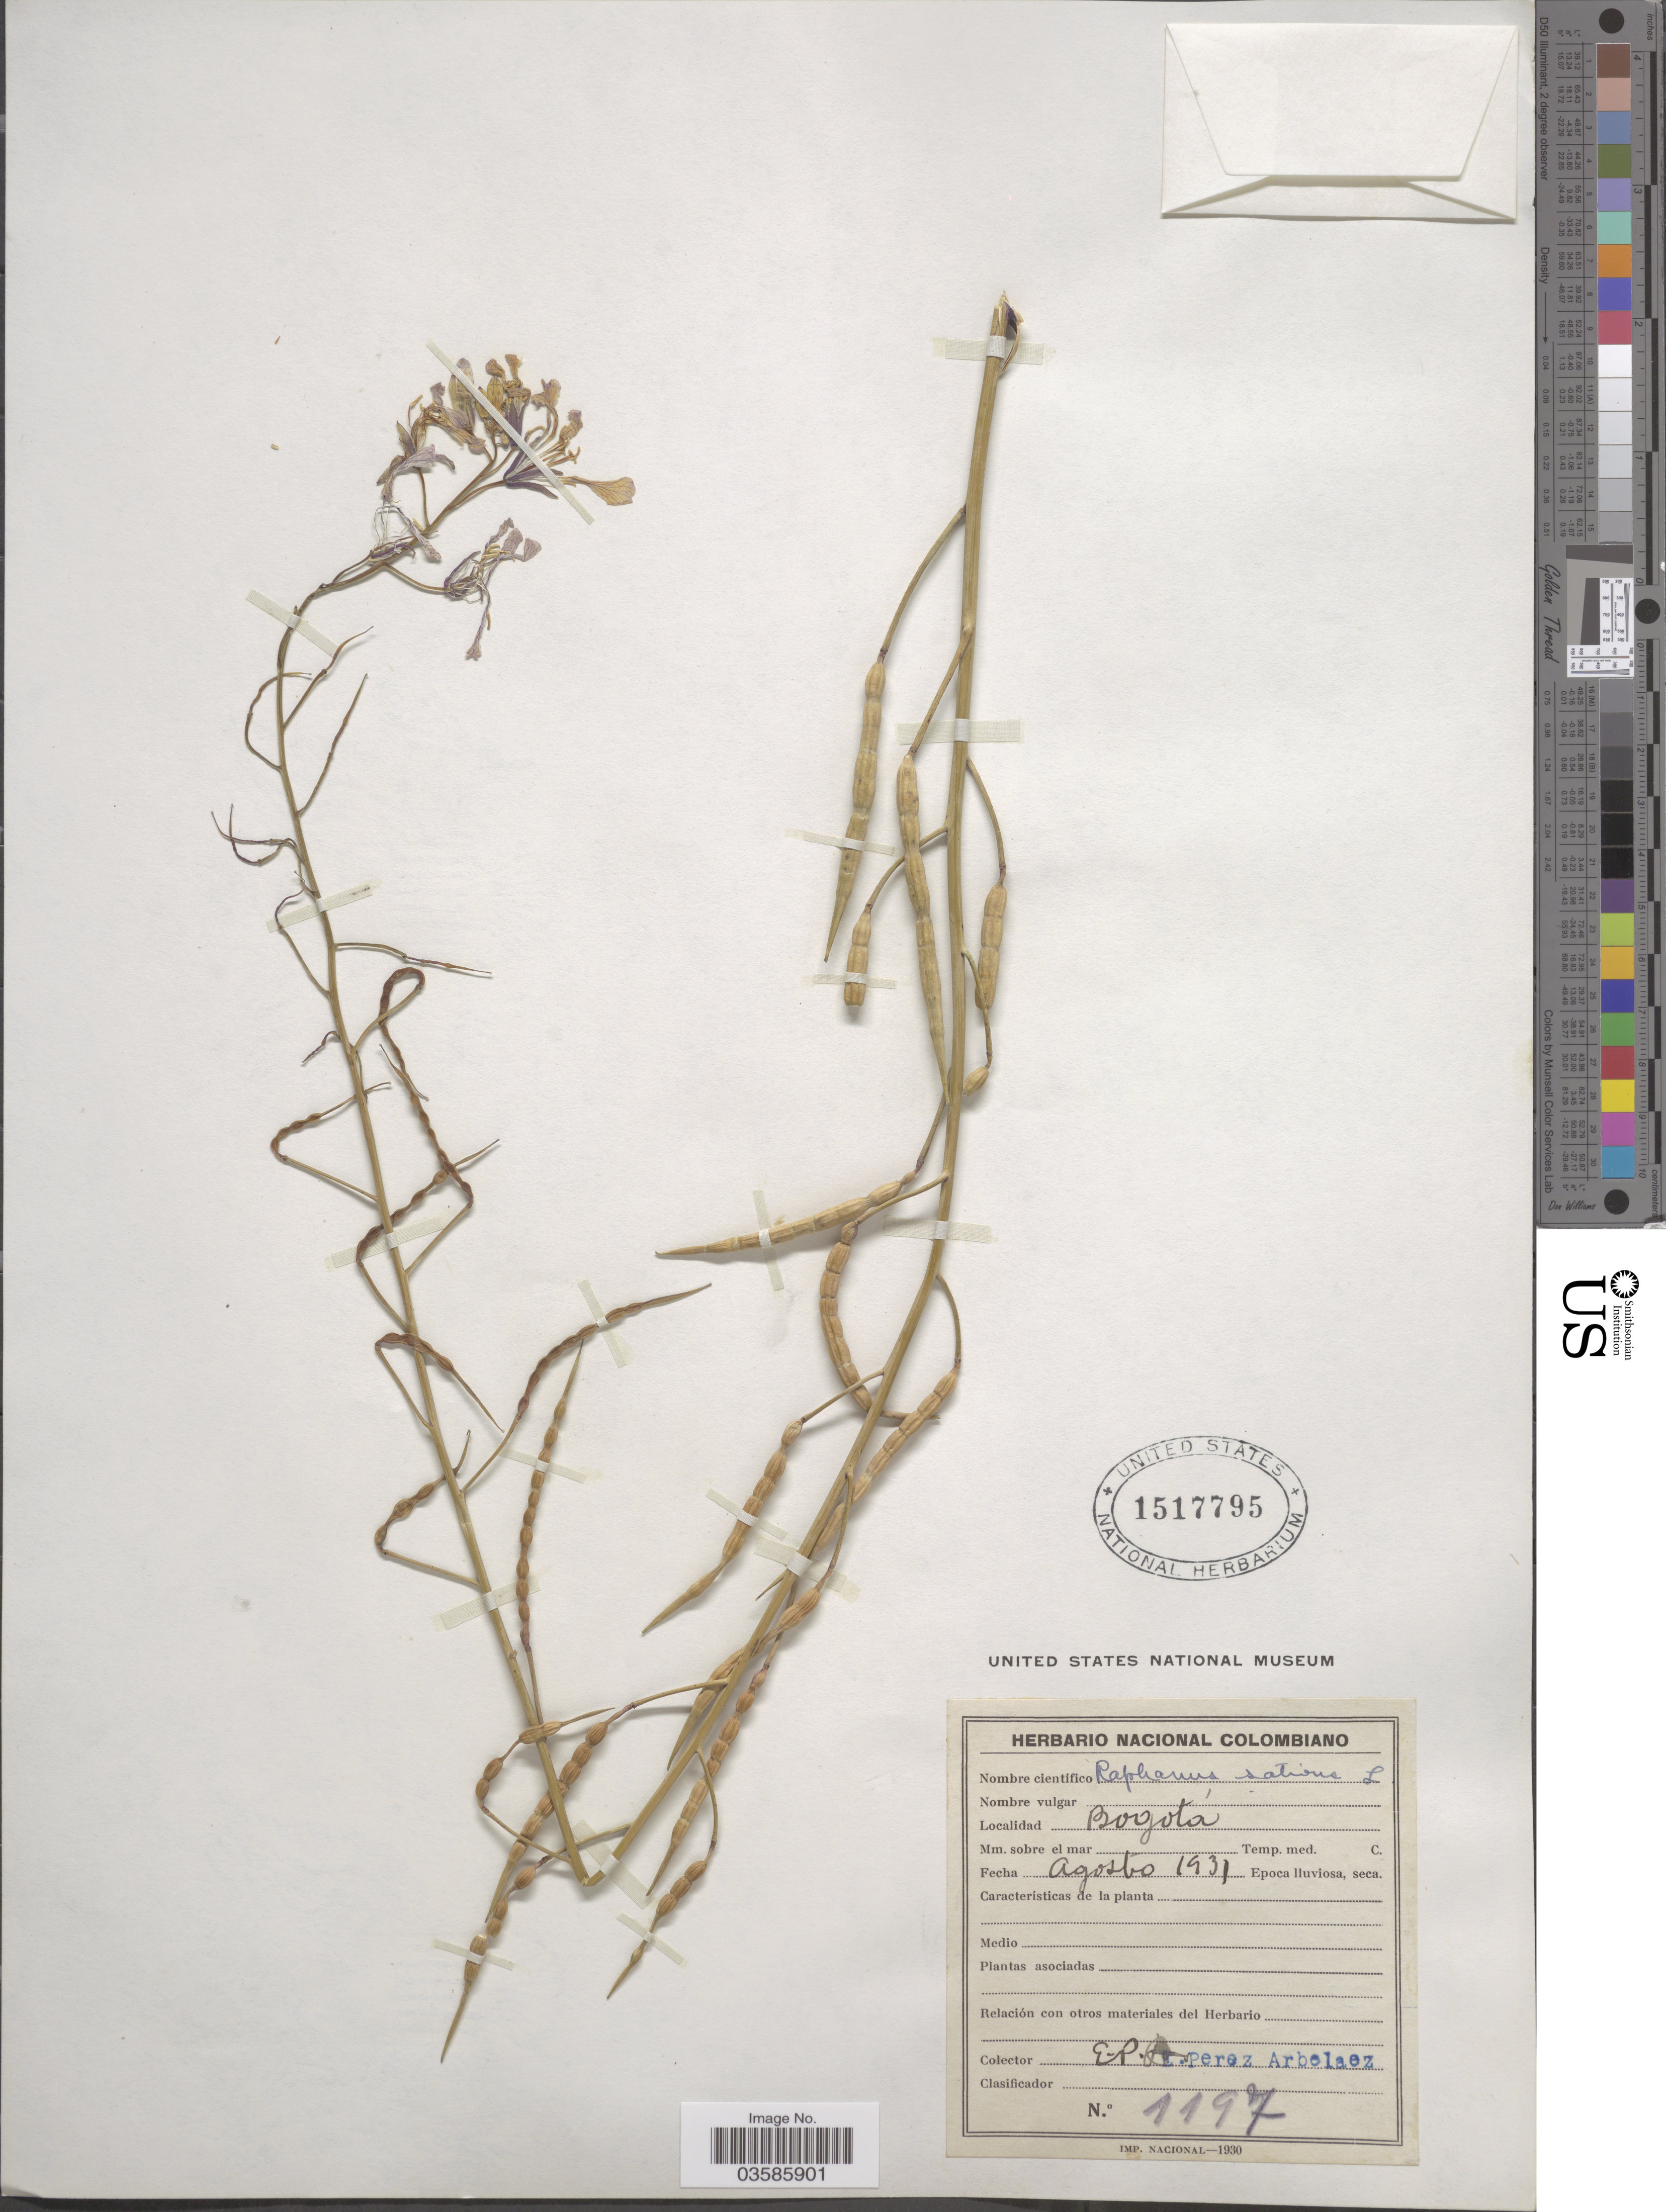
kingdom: Plantae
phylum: Tracheophyta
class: Magnoliopsida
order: Brassicales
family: Brassicaceae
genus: Raphanus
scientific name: Raphanus sativus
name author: L.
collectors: E. Pérez Arbeláez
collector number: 1197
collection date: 1931-08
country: Colombia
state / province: Bogota D.C.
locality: Bogotá.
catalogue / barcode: US 1517795